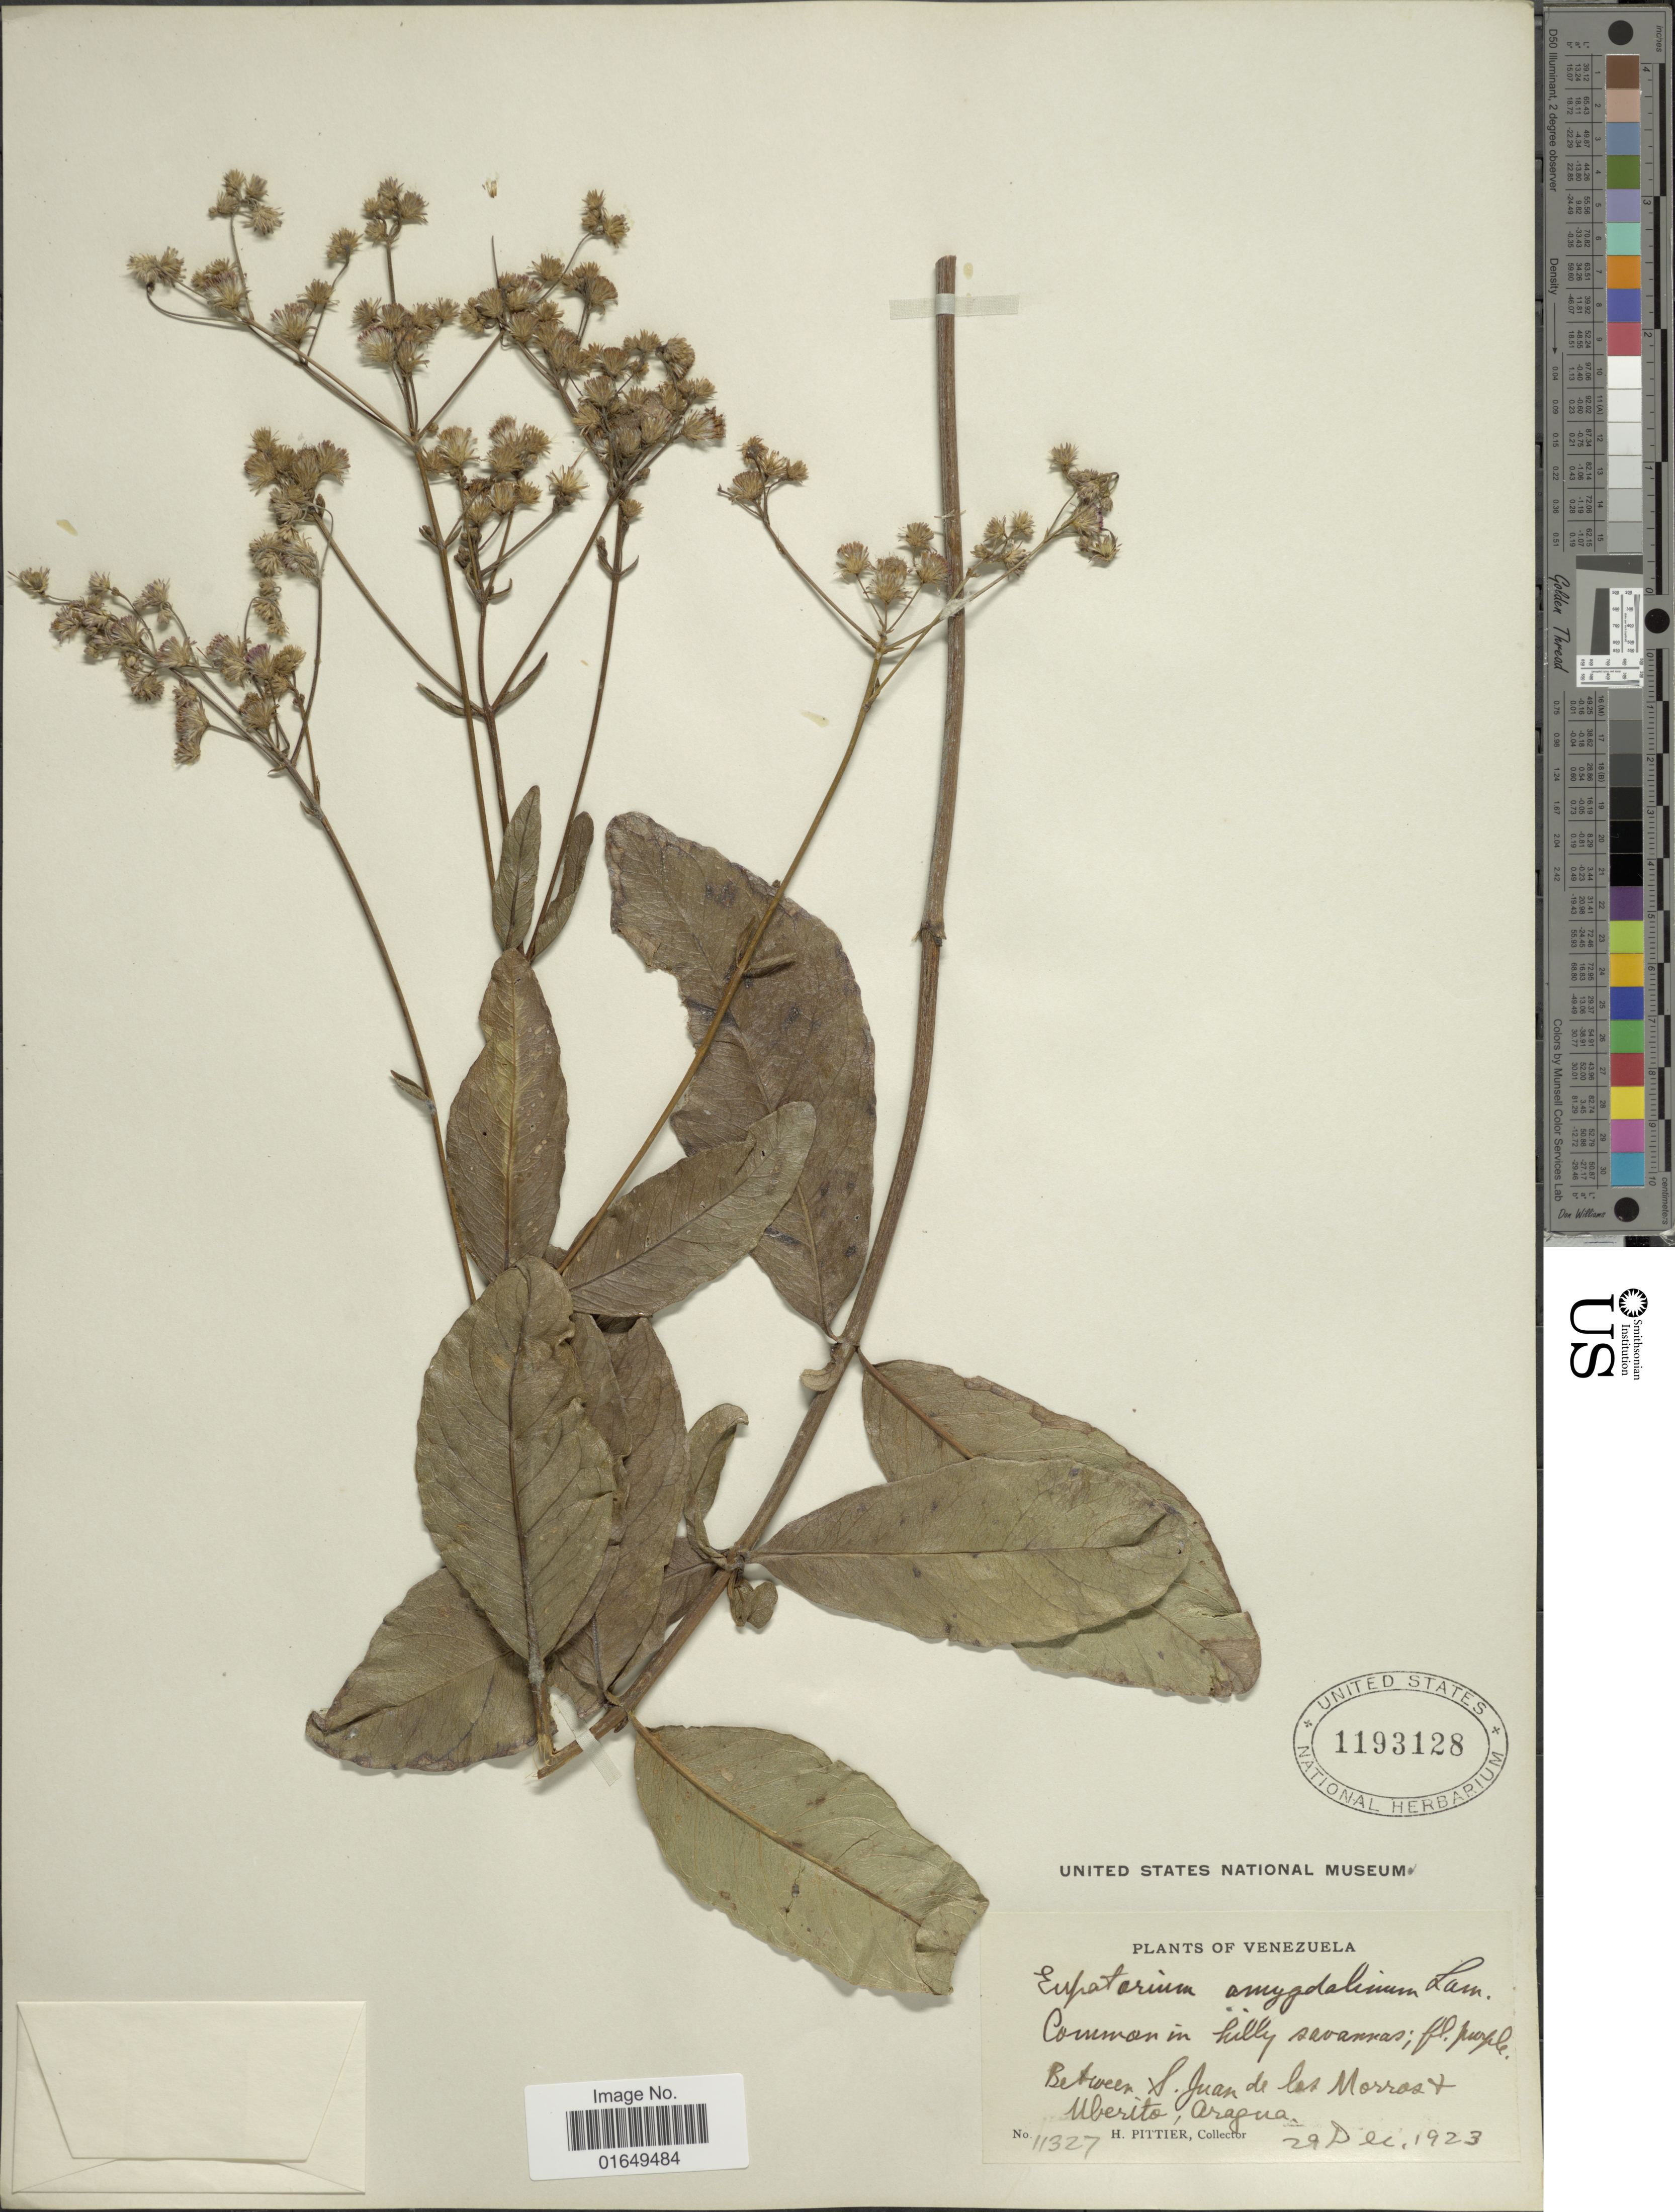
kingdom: Plantae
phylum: Tracheophyta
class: Magnoliopsida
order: Asterales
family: Asteraceae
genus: Ayapana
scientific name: Ayapana amygdalina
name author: (Lam.) R.M. King & H. Rob.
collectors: H. F. Pittier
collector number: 11327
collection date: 1923-12-29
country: Venezuela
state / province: Aragua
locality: Between S. Juan de los Morros + Uberito, in hilly savannas.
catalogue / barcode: US 1193128